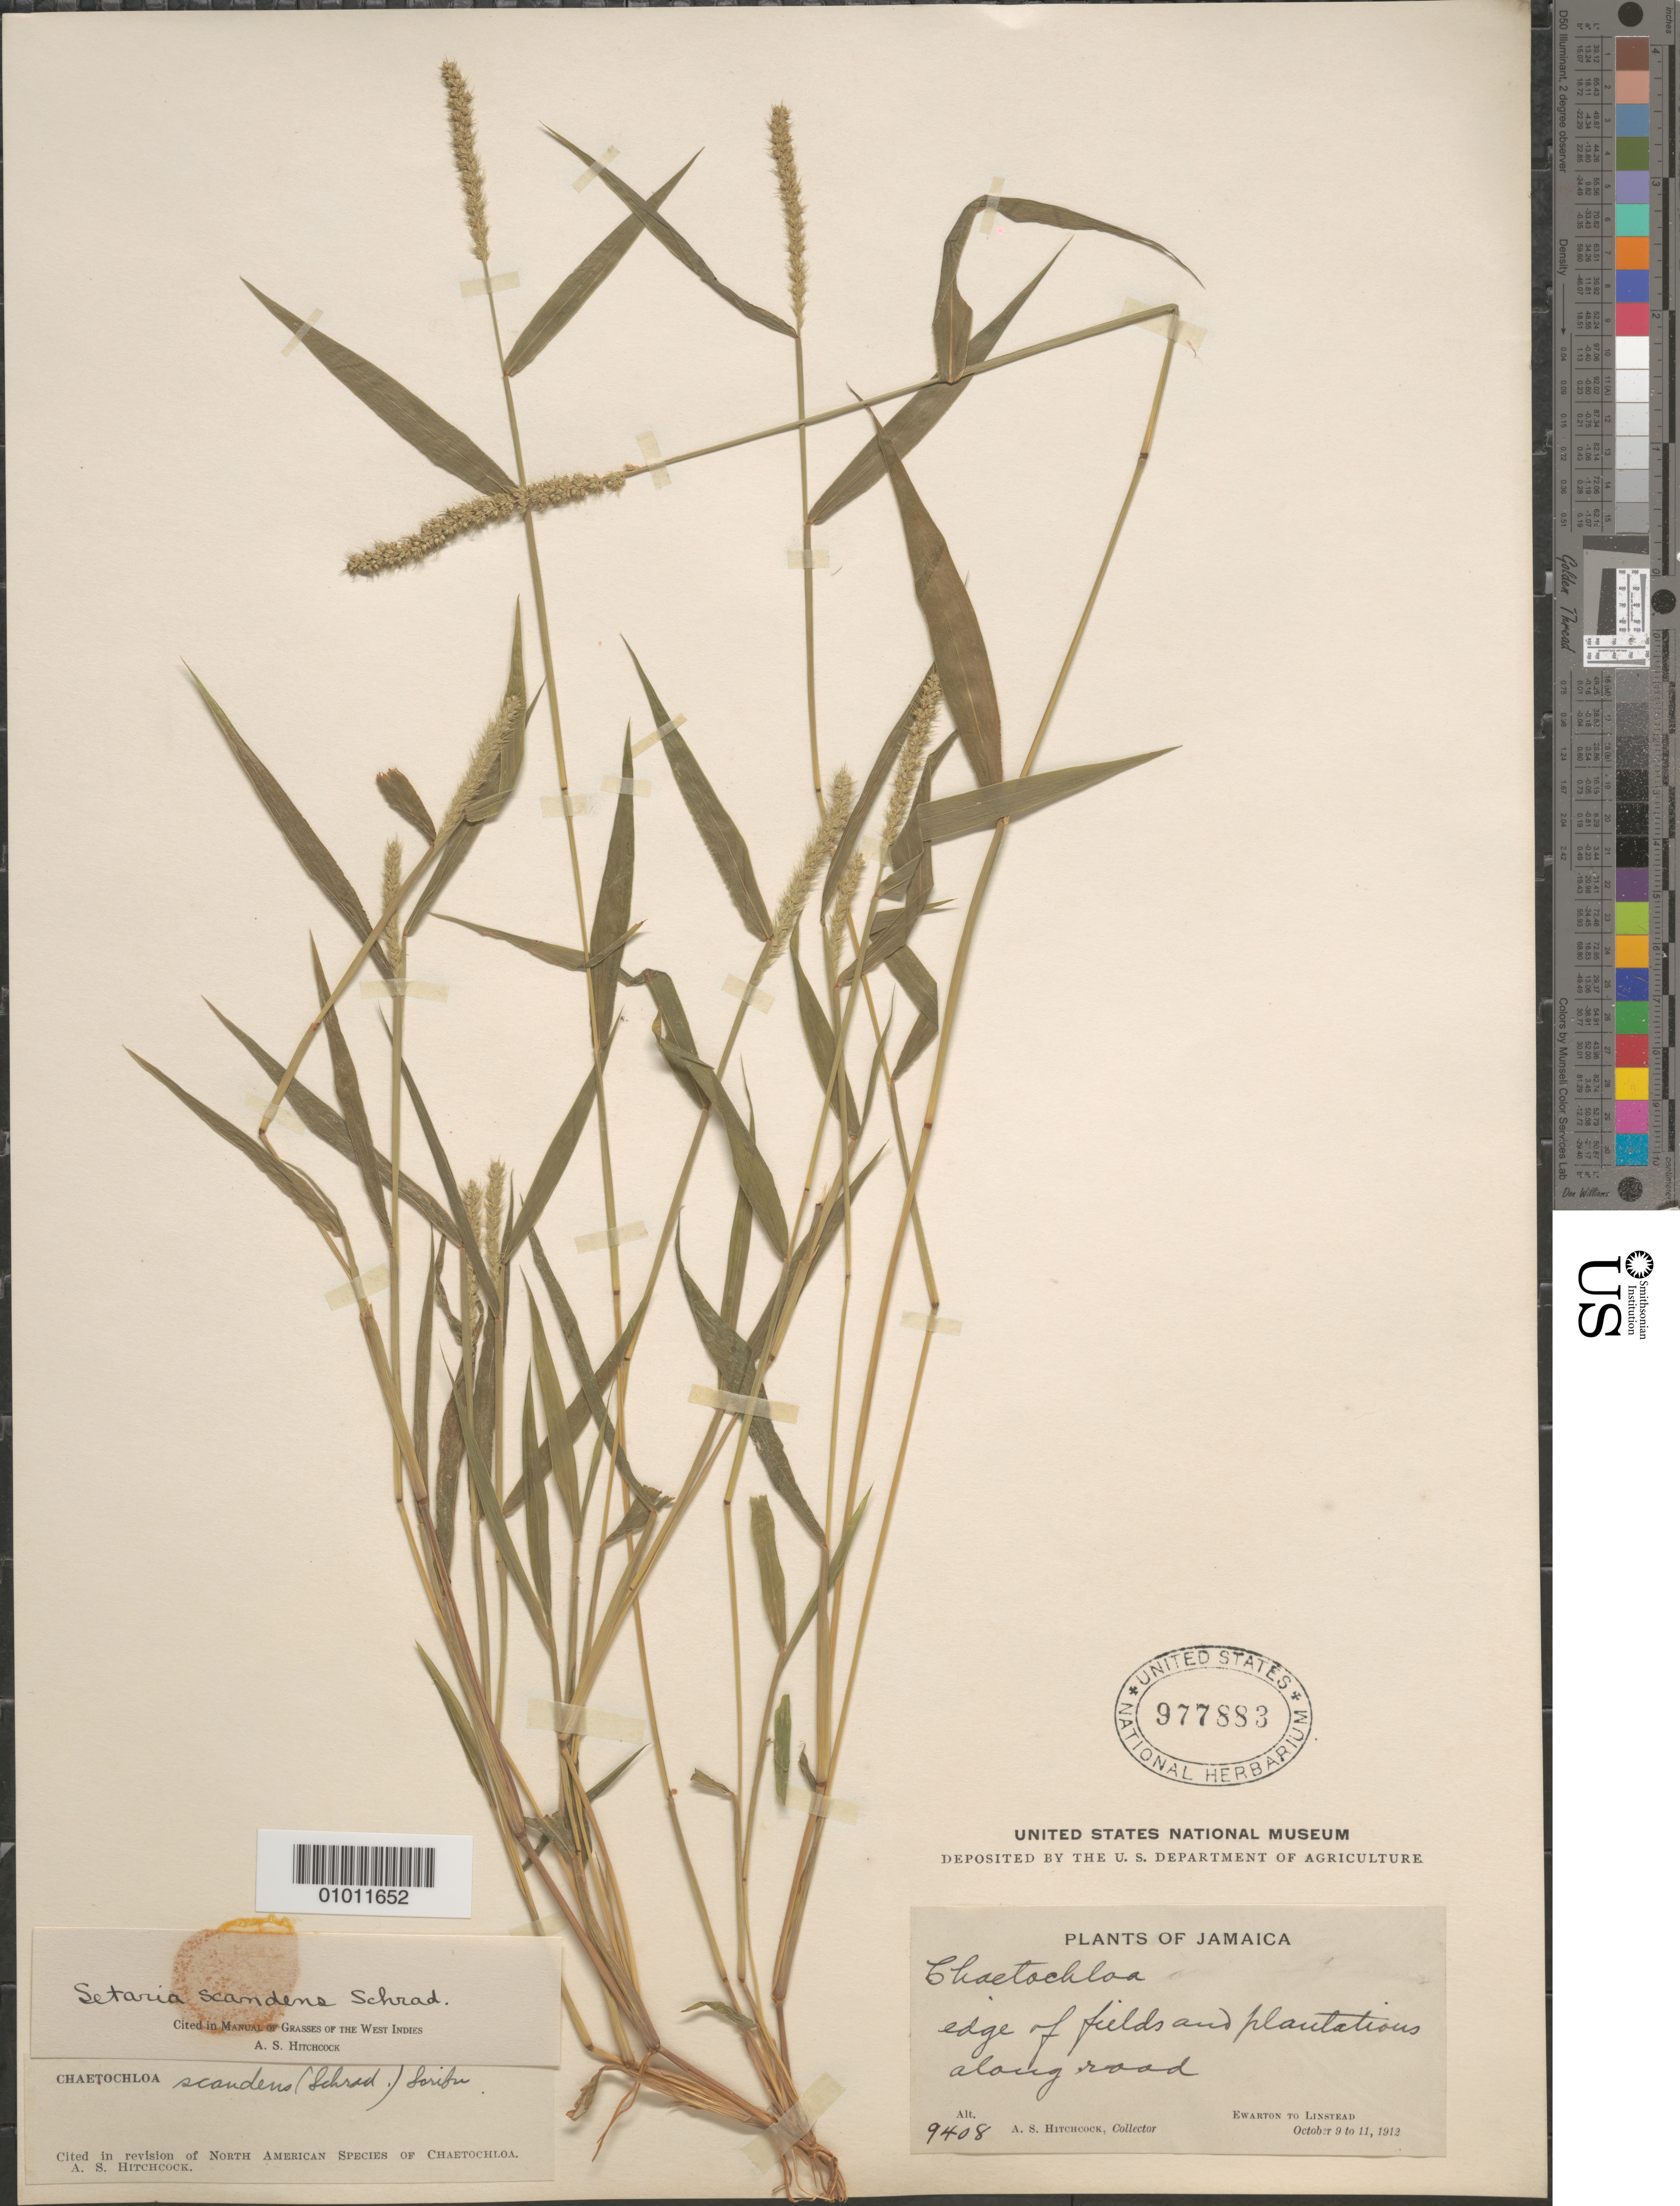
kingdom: Plantae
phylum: Tracheophyta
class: Liliopsida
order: Poales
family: Poaceae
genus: Setaria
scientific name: Setaria scandens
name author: Schrad.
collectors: A. S. Hitchcock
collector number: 9408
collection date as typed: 09 Oct 1912 to 11 Oct 1912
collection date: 1912-10-09/1912-10-11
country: Jamaica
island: Jamaica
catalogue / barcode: US 977883